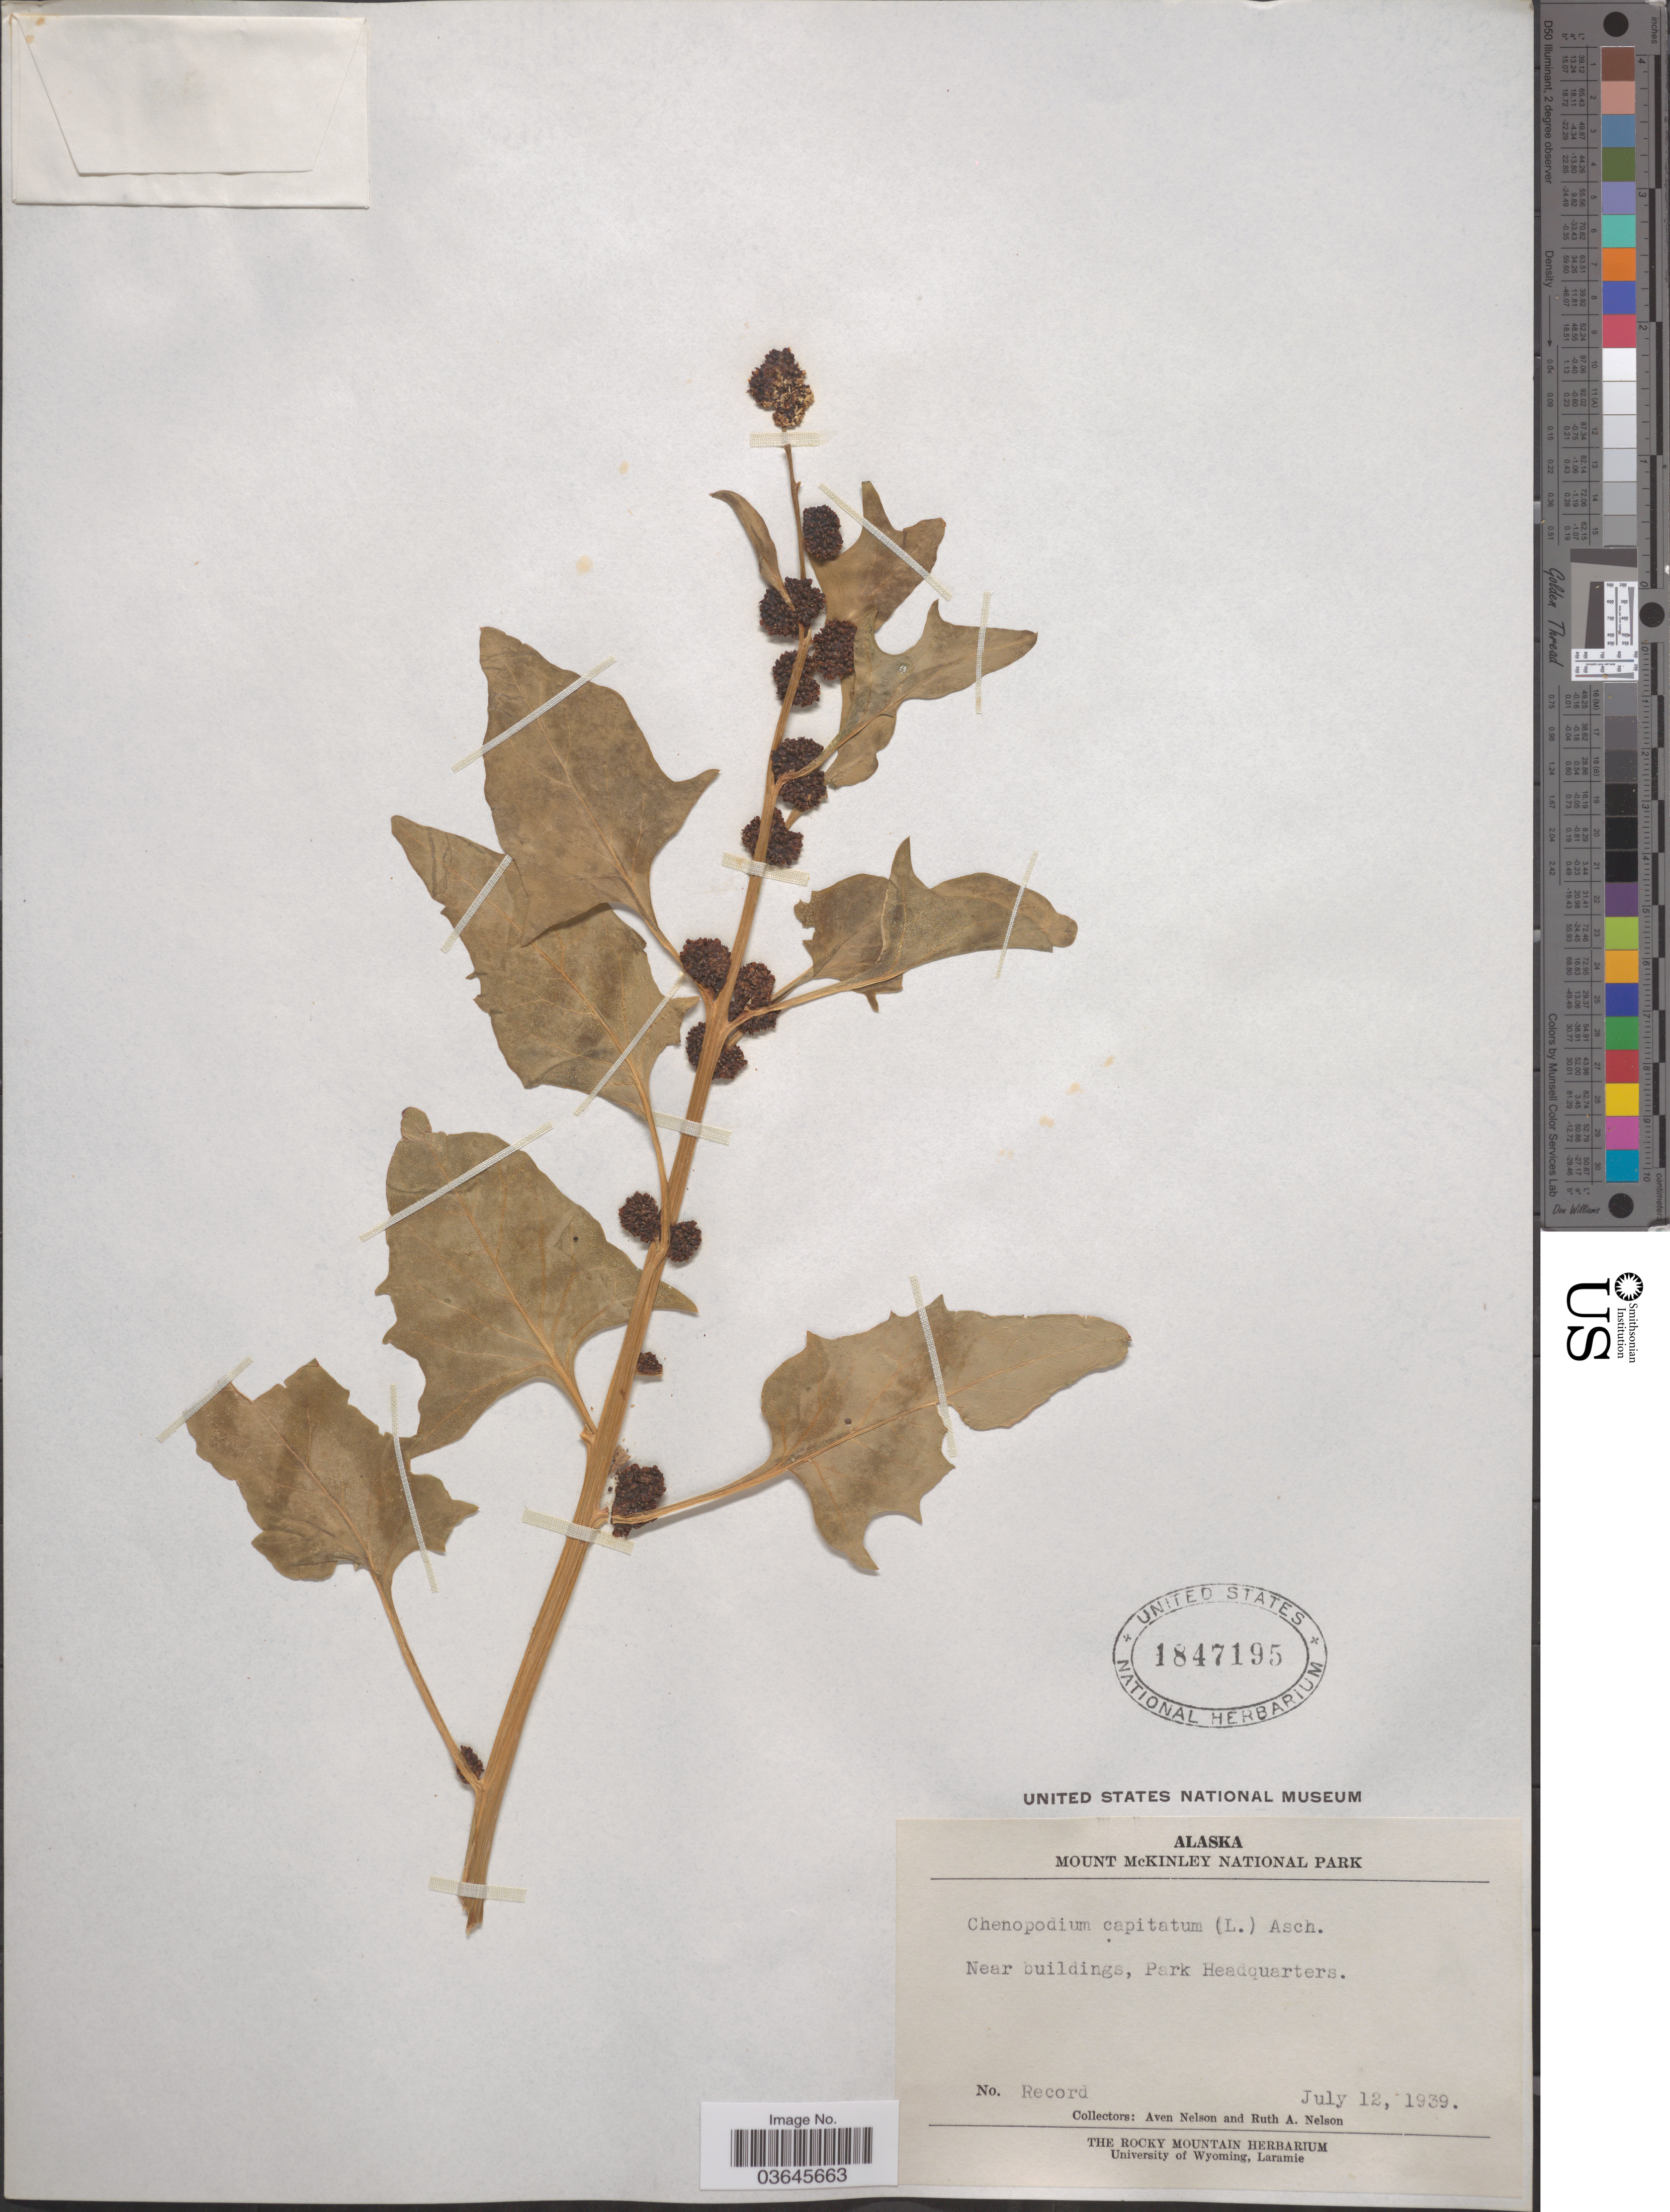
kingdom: Plantae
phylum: Tracheophyta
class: Magnoliopsida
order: Caryophyllales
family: Amaranthaceae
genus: Blitum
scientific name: Blitum capitatum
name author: L.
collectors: A. Nelson & R. A. Nelson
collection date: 1939-07-12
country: United States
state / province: Alaska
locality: Mount McKinley National Park. Near buildings, Park Headquarters.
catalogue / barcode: US 1847195